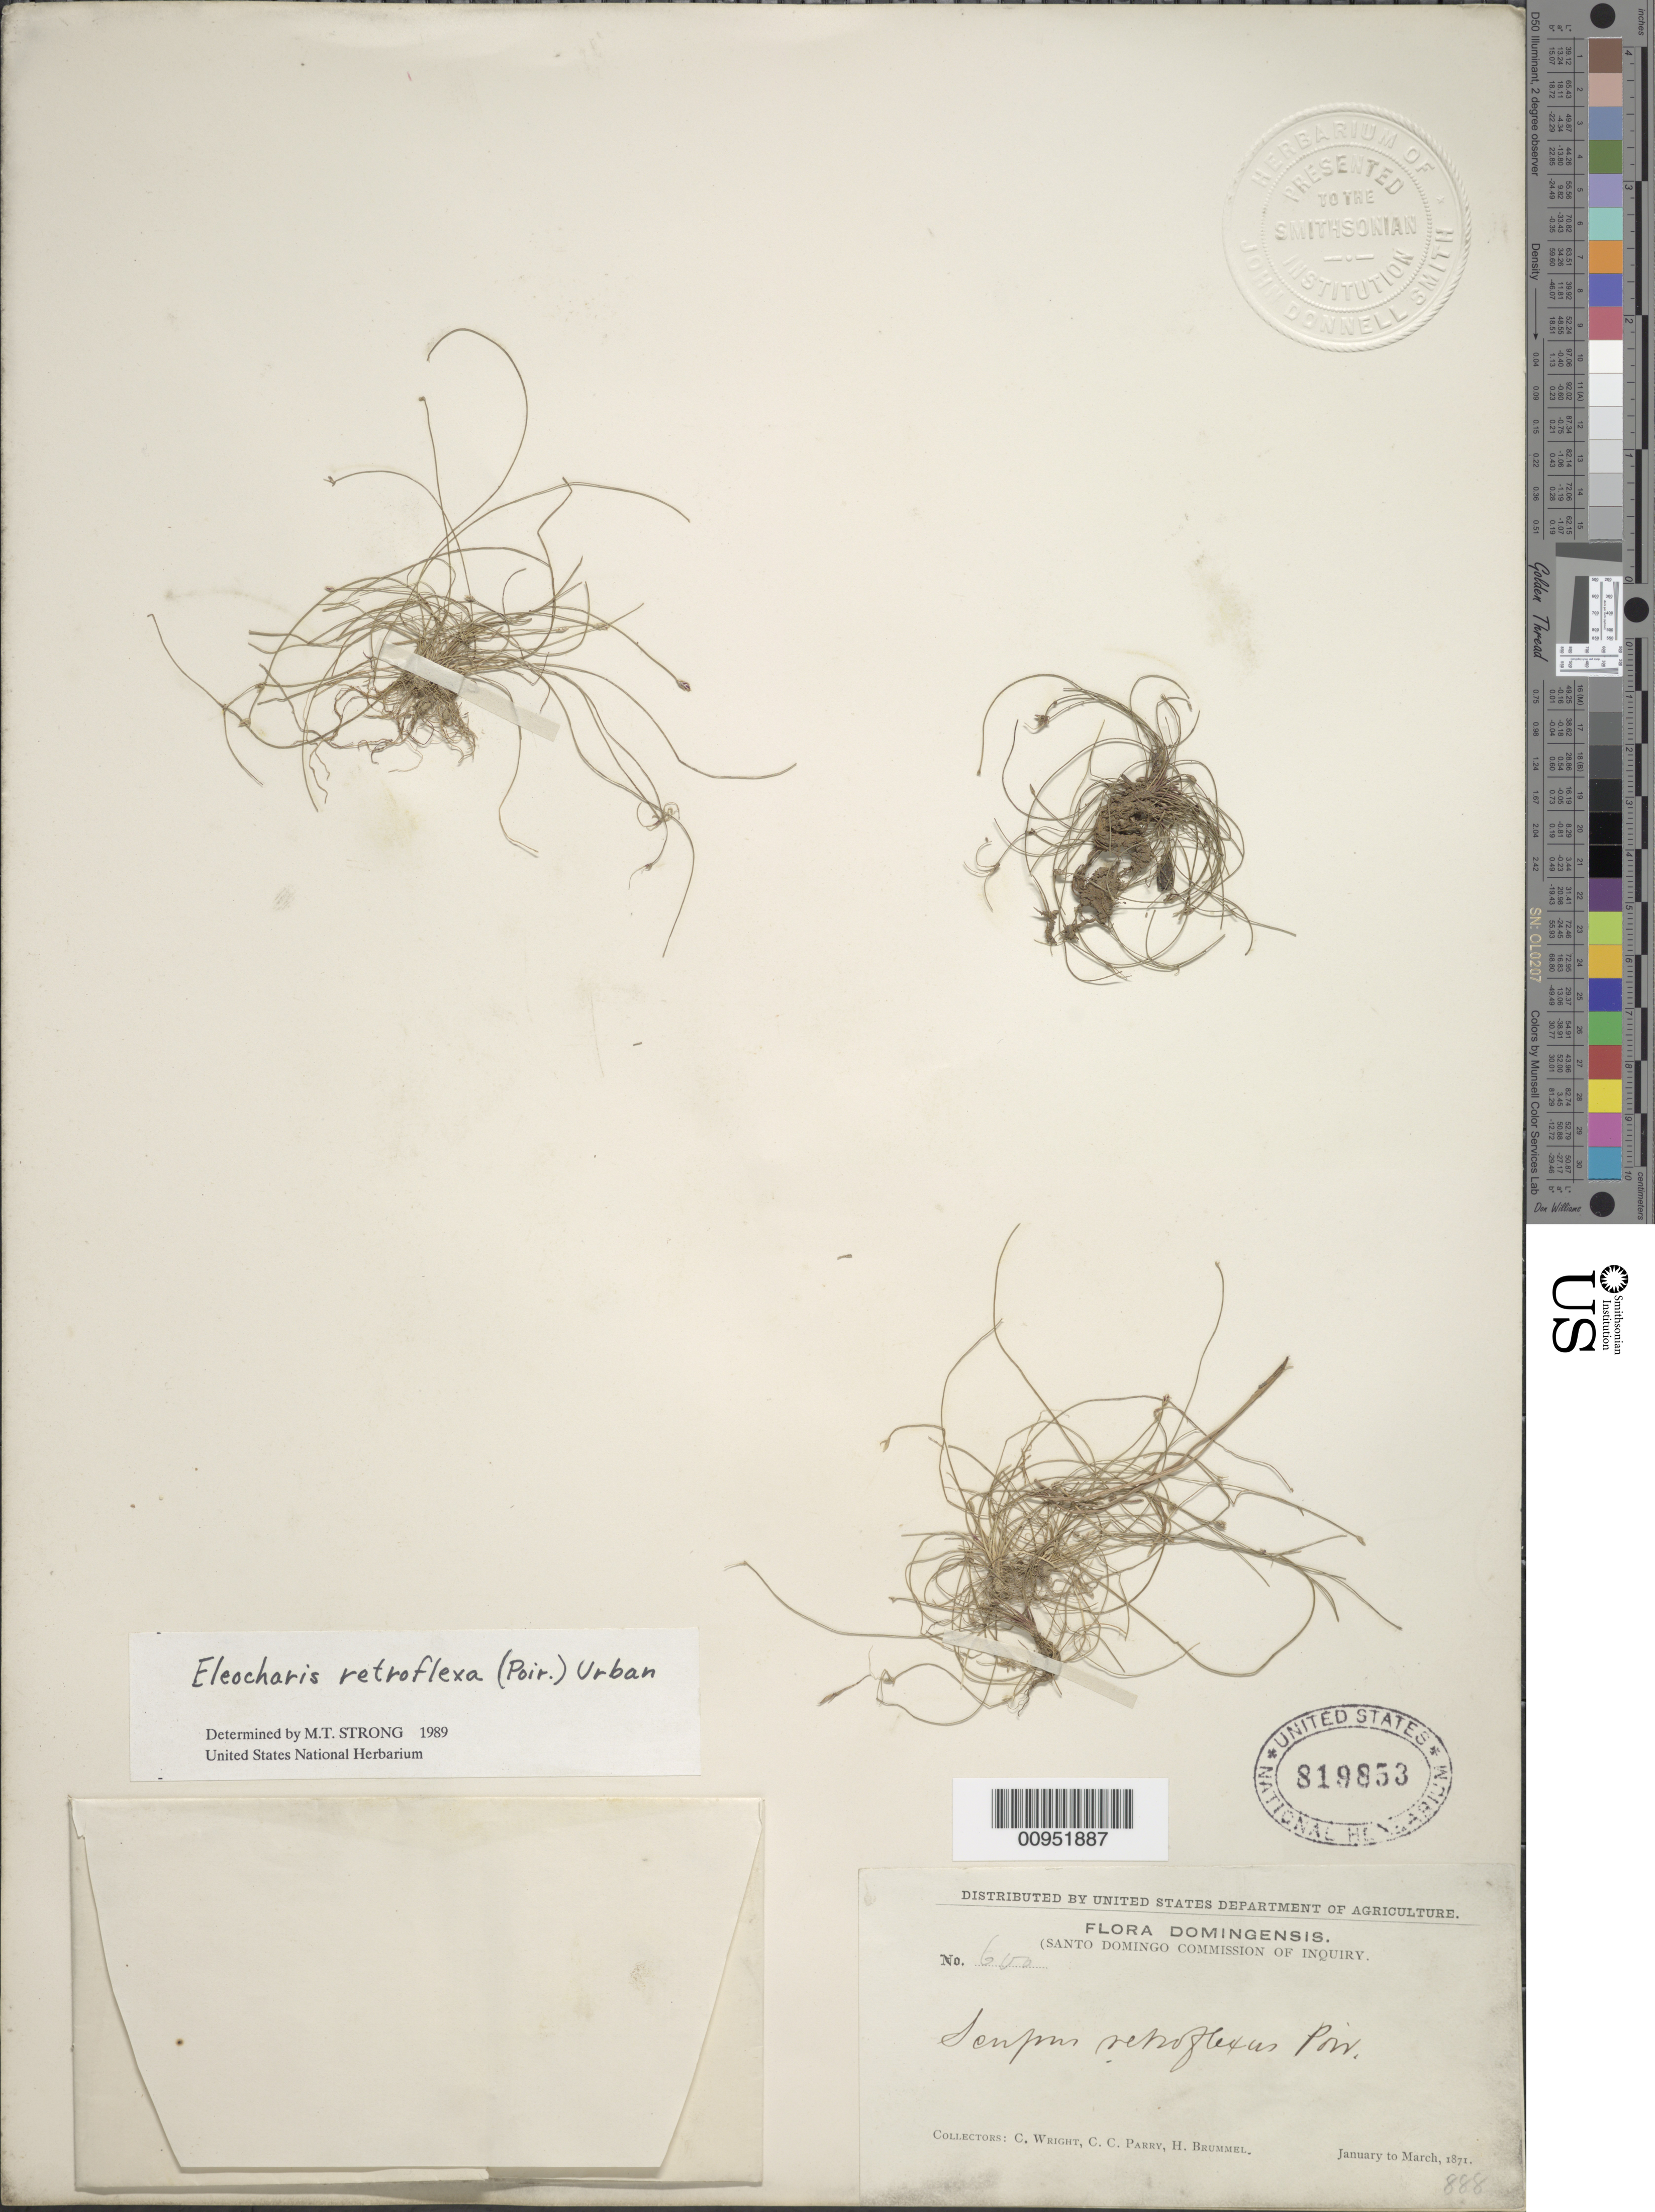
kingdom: Plantae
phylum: Tracheophyta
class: Liliopsida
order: Poales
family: Cyperaceae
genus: Eleocharis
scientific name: Eleocharis retroflexa subsp. retroflexa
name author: (Poir.) Urb.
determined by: Strong, M. T., (US), Smithsonian Institution - National Museum of Natural History (UNITED STATES)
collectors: C. Wright, C. C. Parry & H. Brummel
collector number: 600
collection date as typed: Jan 1871 to -- Mar 1871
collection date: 1871-01/1871-03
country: Dominican Republic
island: Hispaniola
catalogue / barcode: US 819853